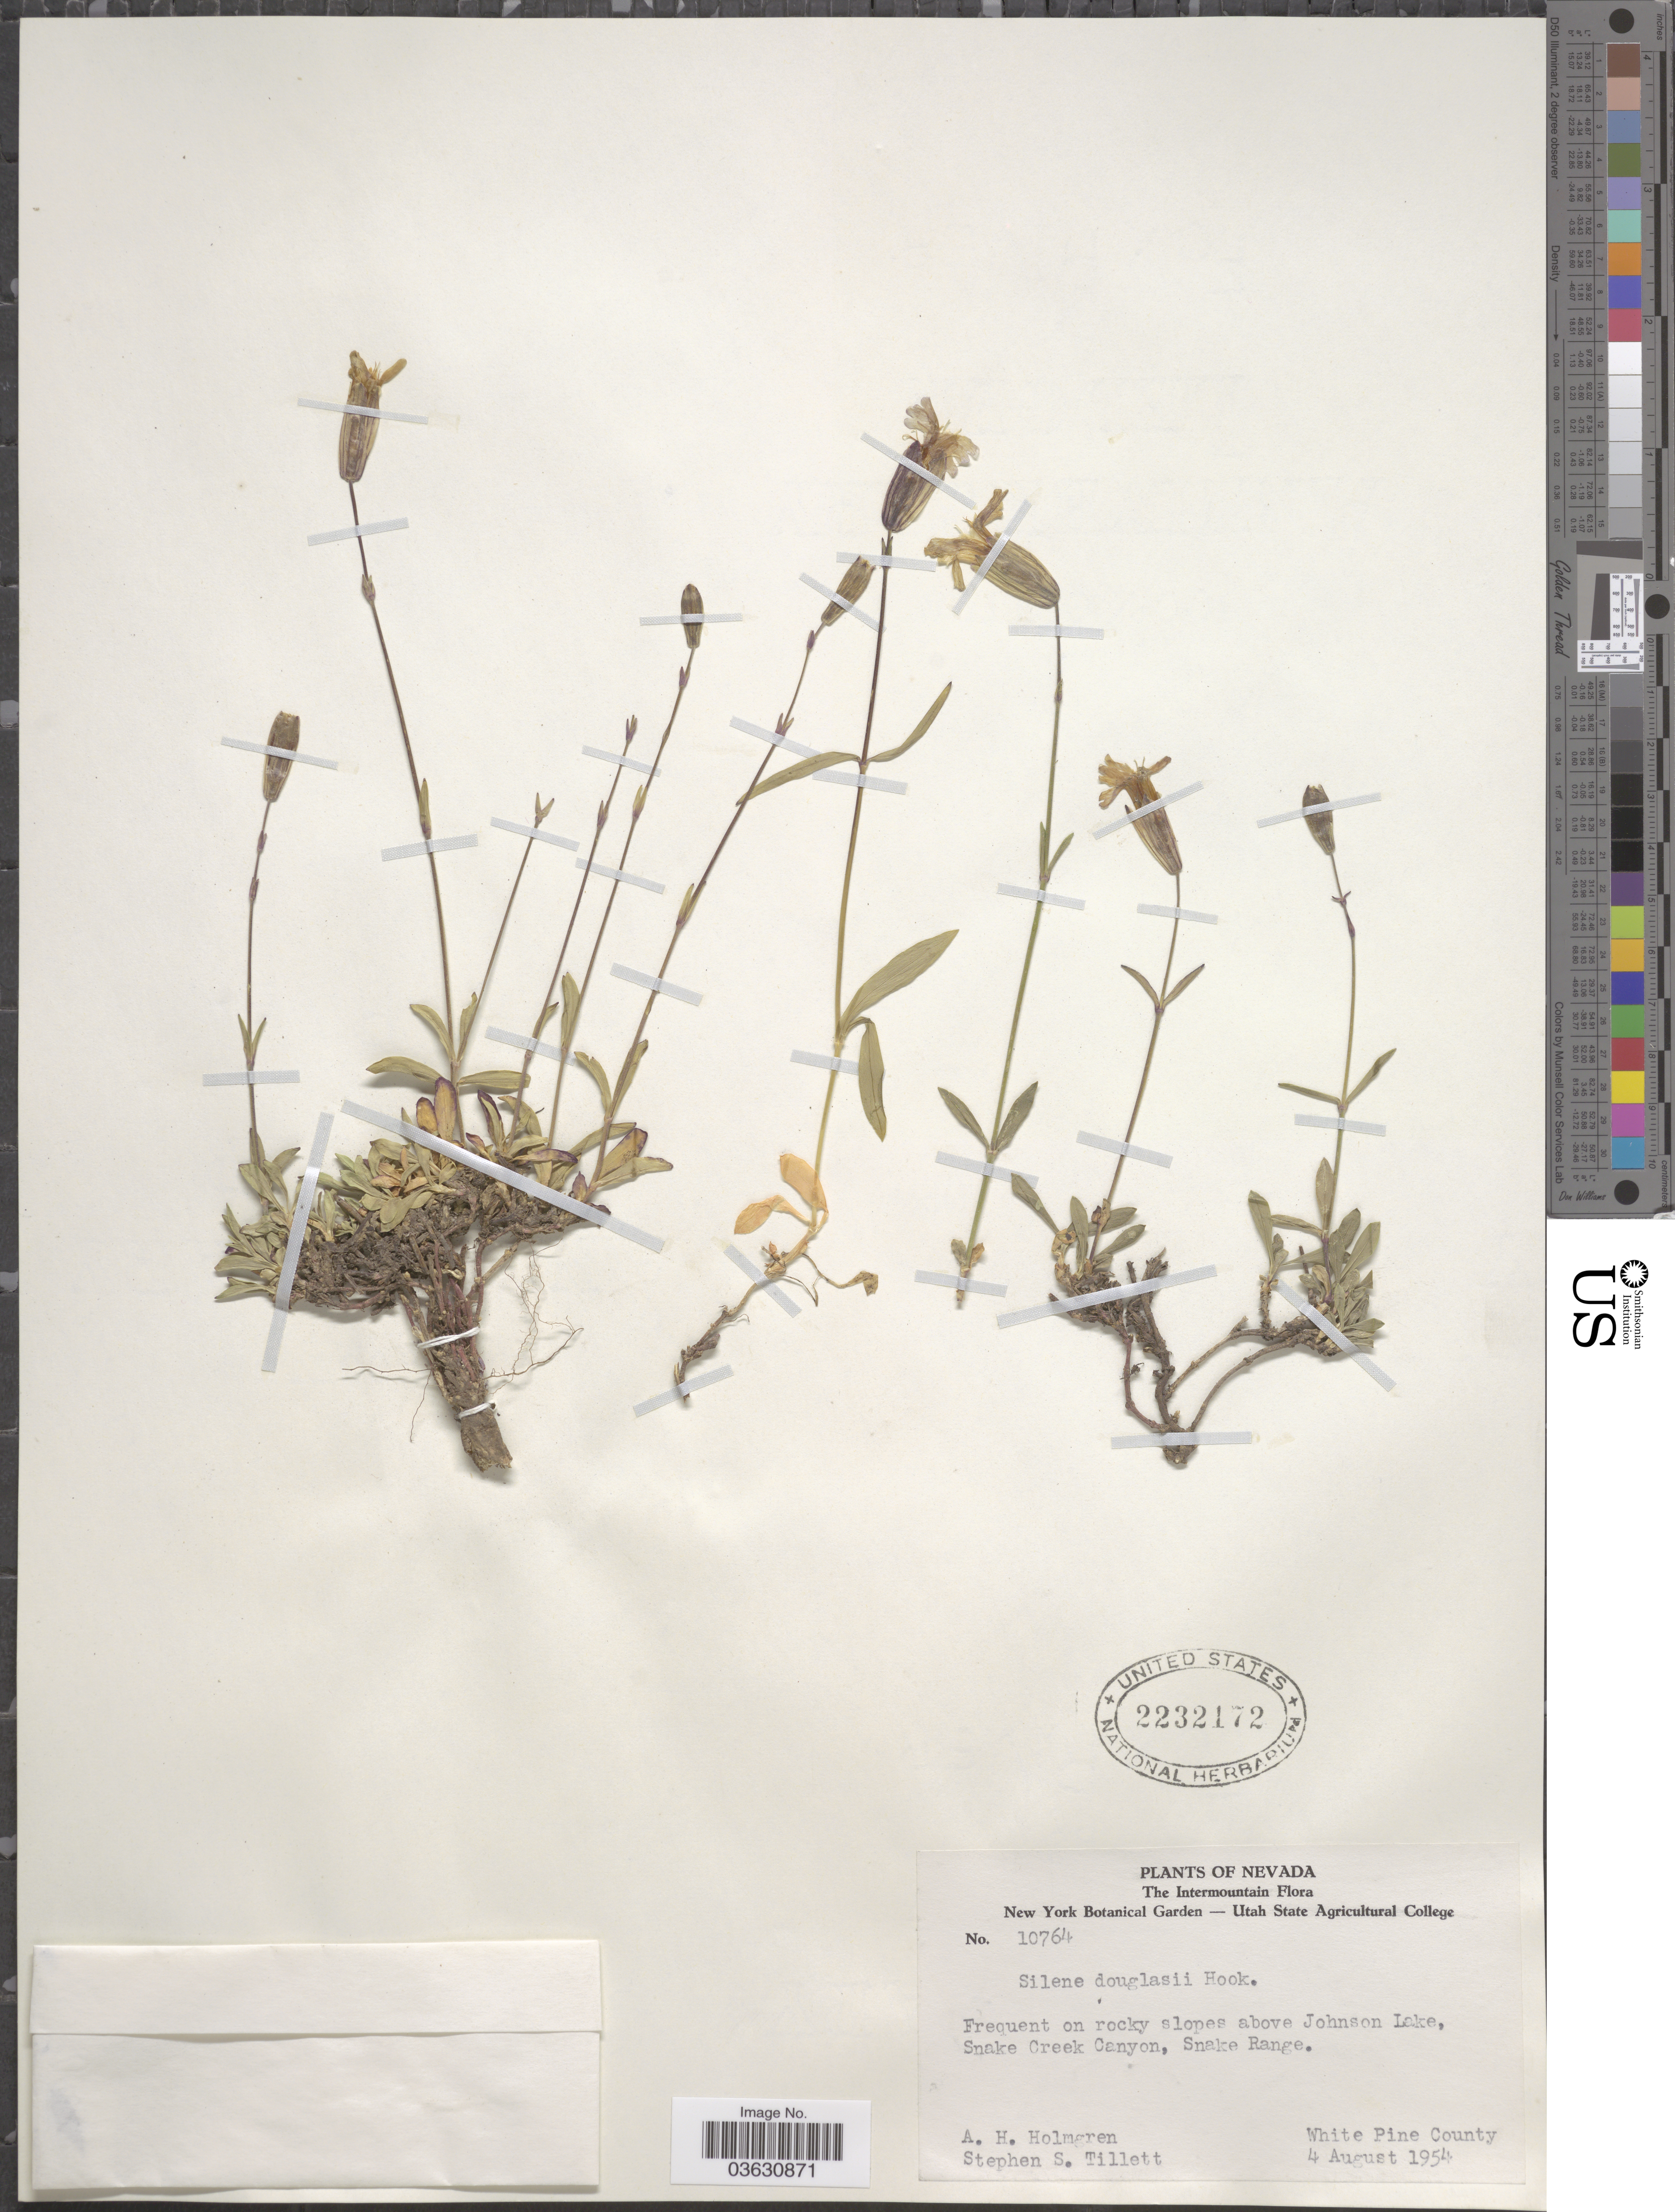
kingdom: Plantae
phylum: Tracheophyta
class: Magnoliopsida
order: Caryophyllales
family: Caryophyllaceae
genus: Silene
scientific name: Silene douglasii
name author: Hook.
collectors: A. H. Holmgren & S. S. Tillett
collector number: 10764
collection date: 1954-08-04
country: United States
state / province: Nevada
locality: The Intermountain. Frequent on rocky slopes above Johnson Lake, Snake Creek Canyon, Snake Range. White Pine County.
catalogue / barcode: US 2232172